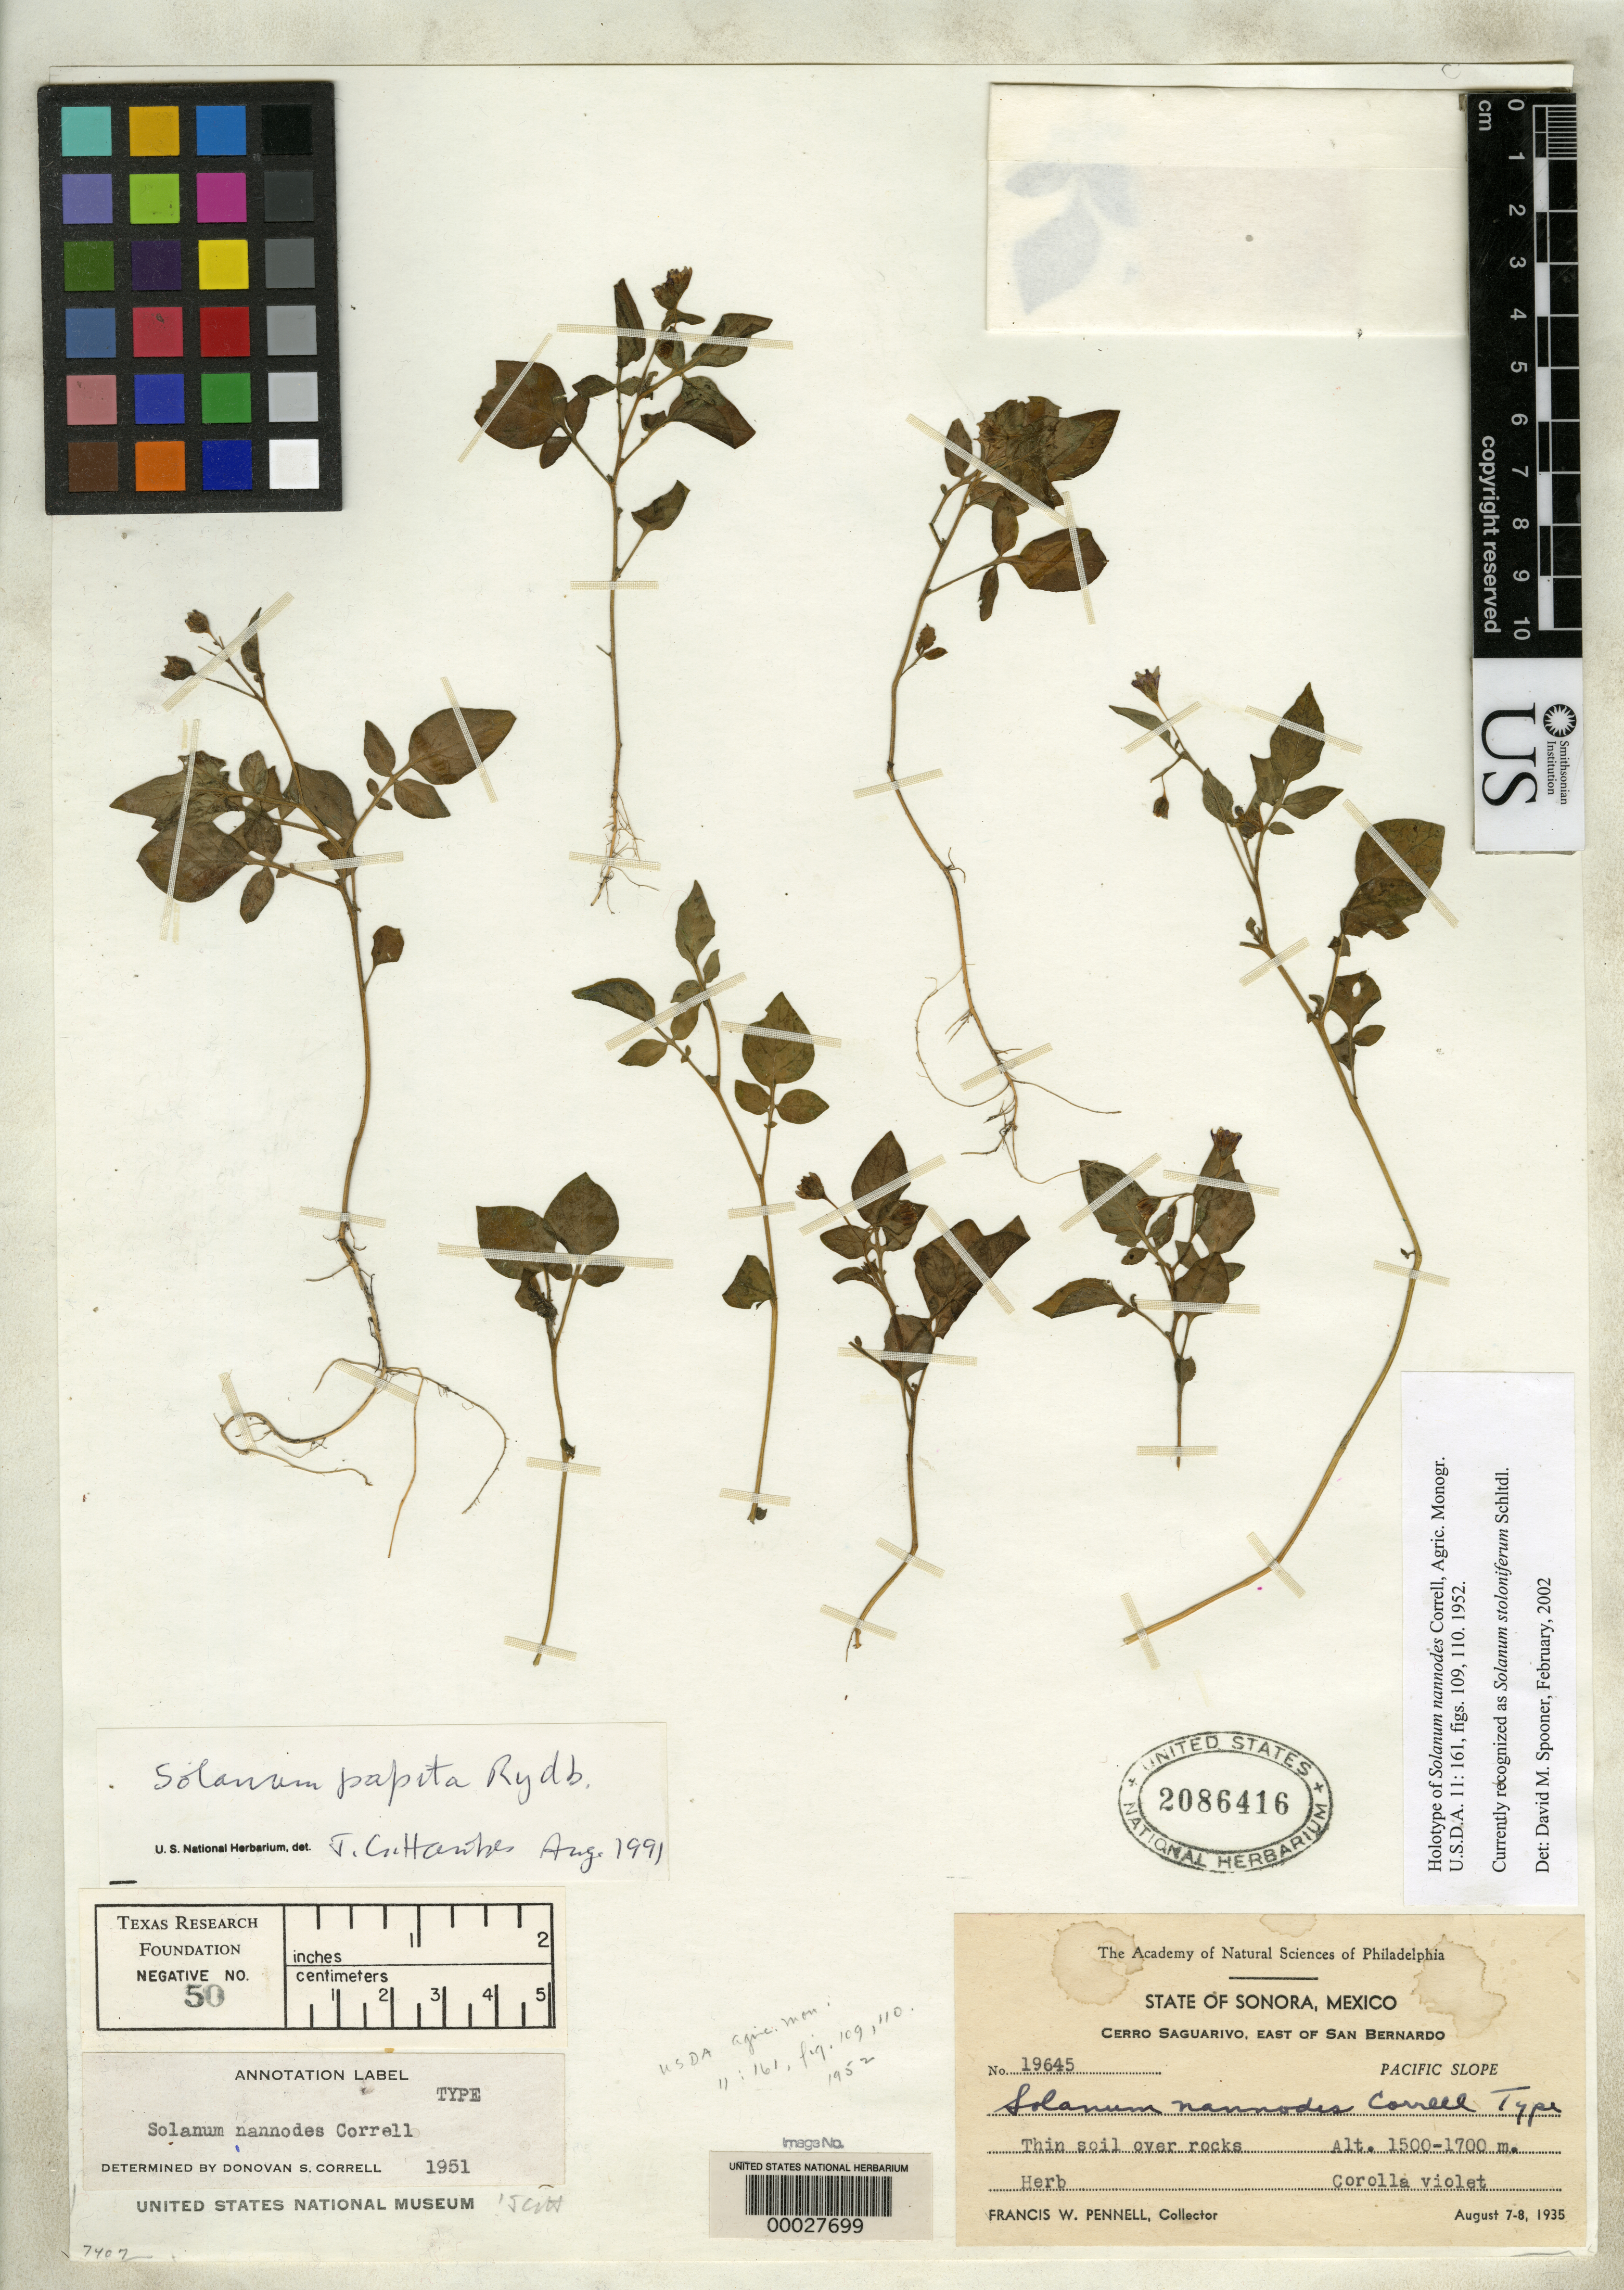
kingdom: Plantae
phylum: Tracheophyta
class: Magnoliopsida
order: Solanales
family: Solanaceae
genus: Solanum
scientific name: Solanum nannodes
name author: Correll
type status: Type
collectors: F. W. Pennell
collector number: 19645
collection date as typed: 07 Aug 1935 to 08 Aug 1935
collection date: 1935-08-07/1935-08-08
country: Mexico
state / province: Sonora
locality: Cerro Saguarivo, E of San Bernardo.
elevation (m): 1500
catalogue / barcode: US 2086416